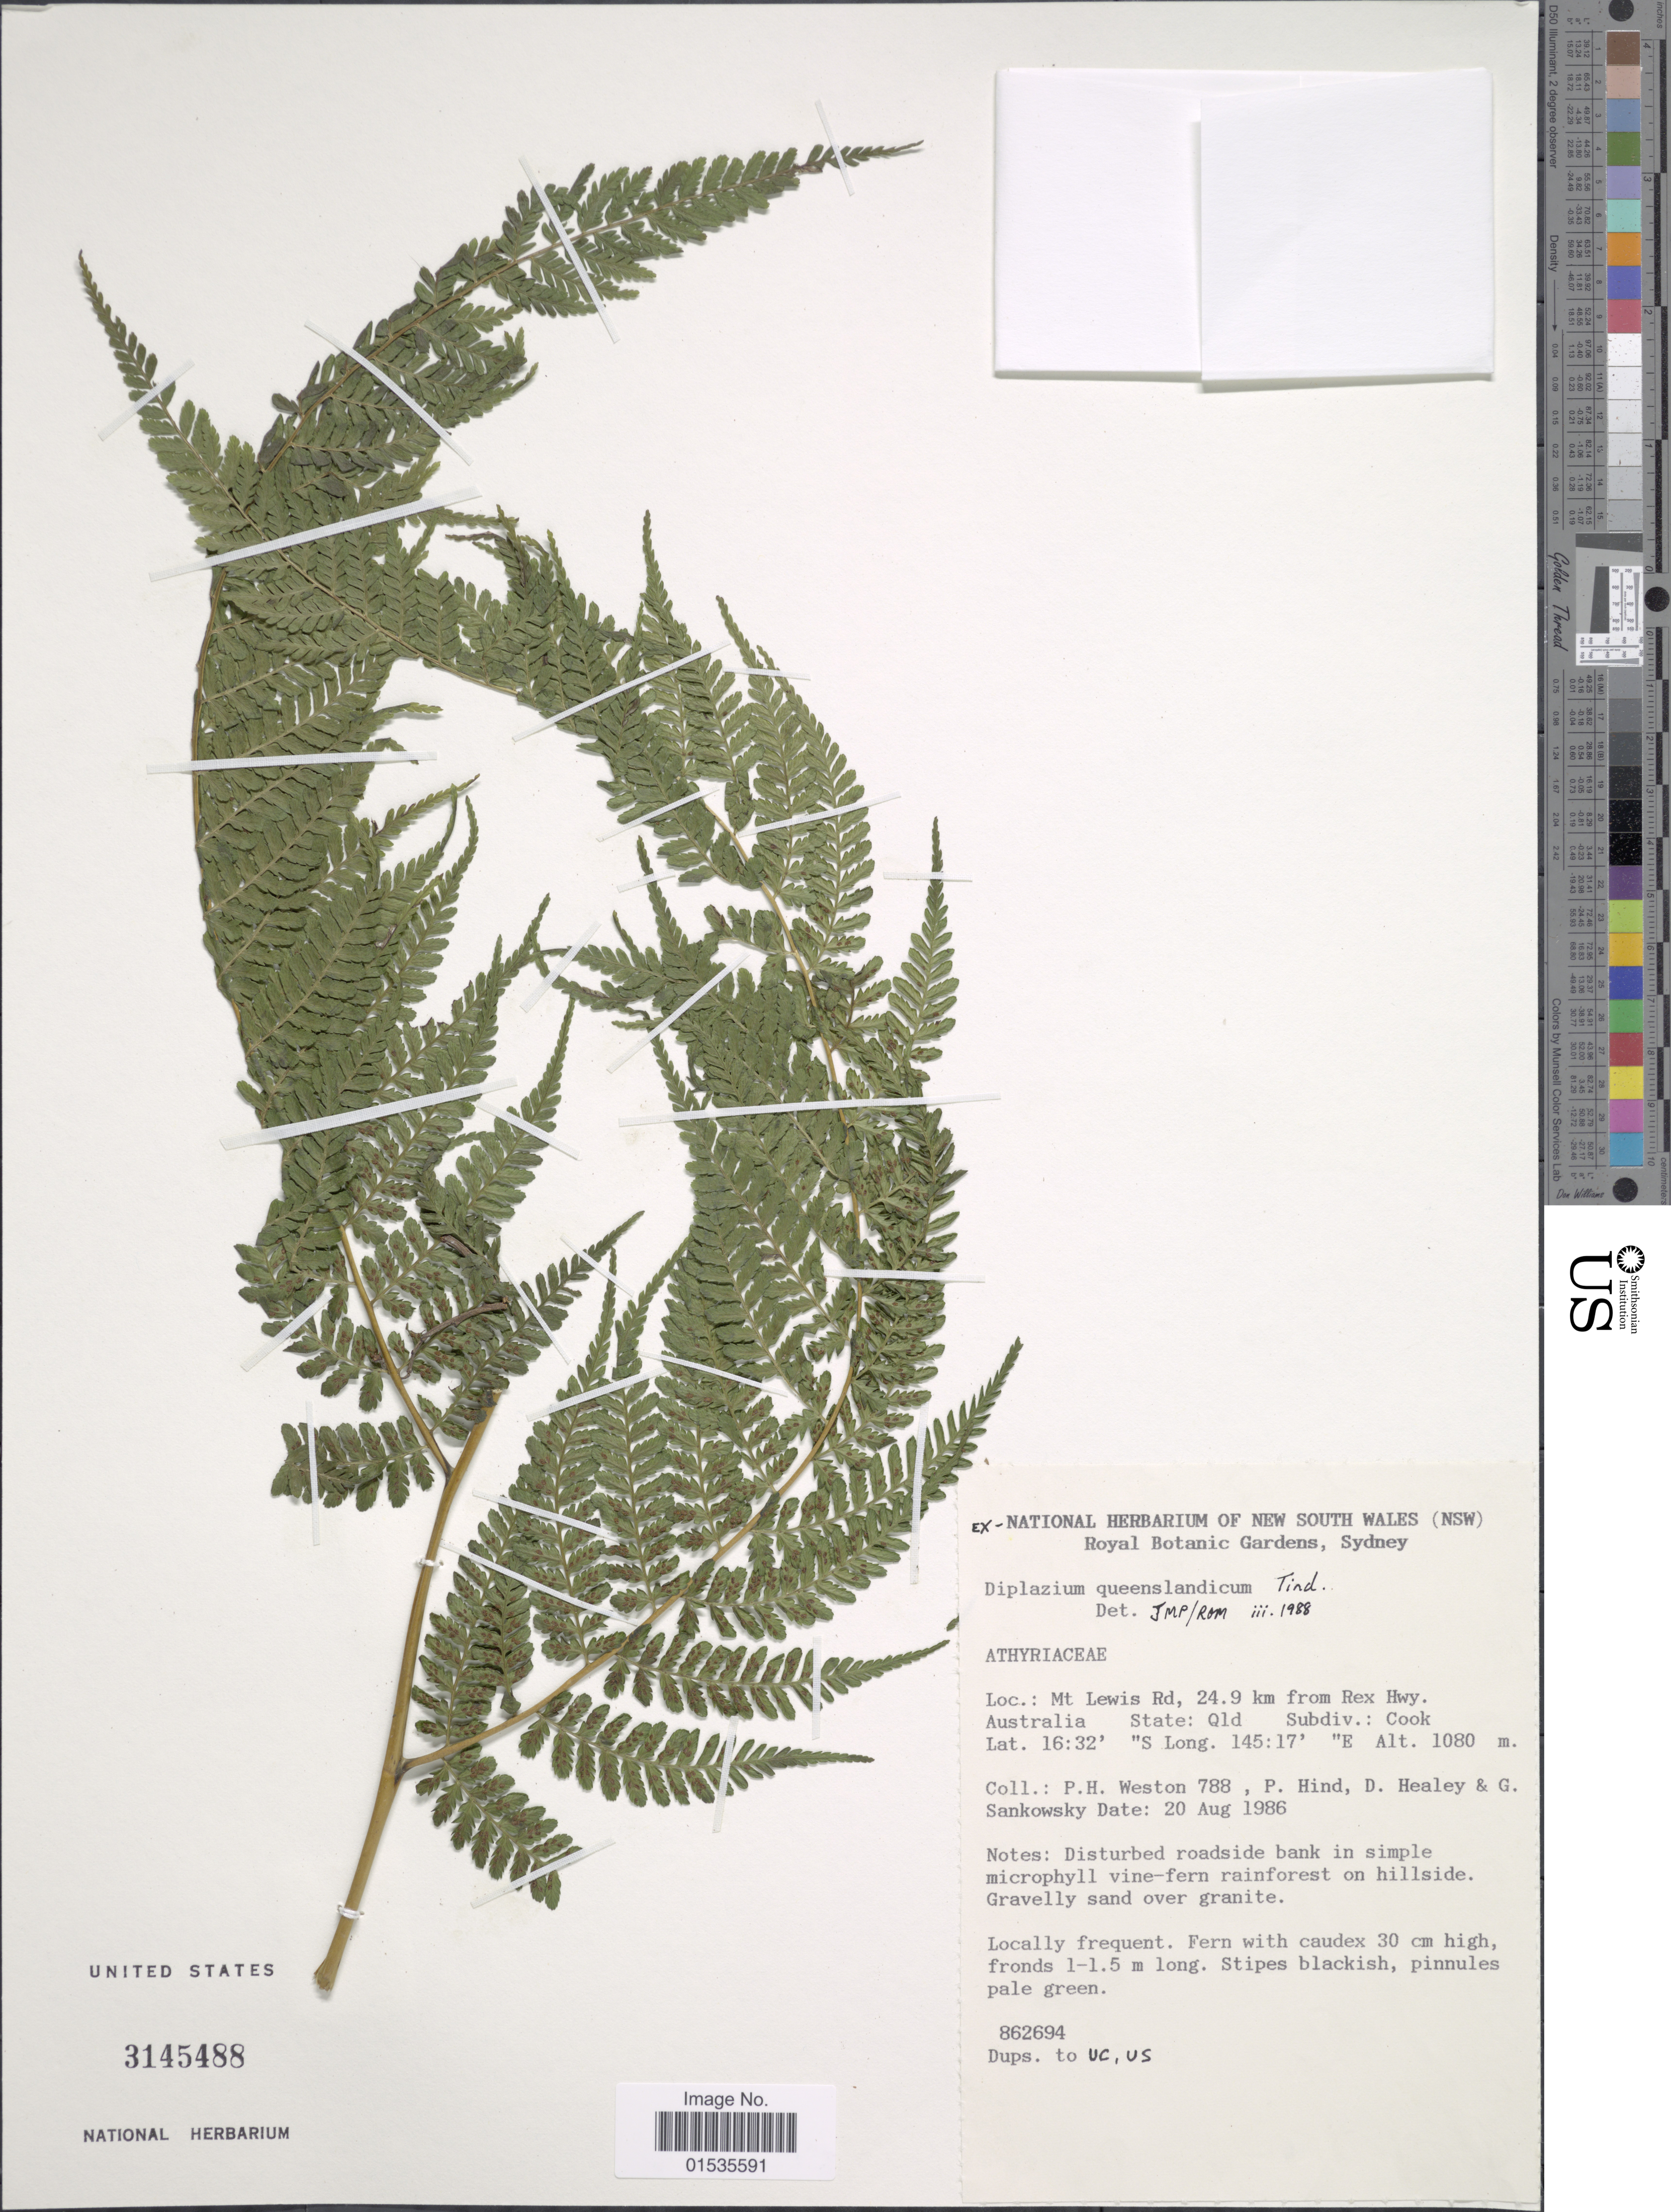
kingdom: Plantae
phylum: Tracheophyta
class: Polypodiopsida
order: Polypodiales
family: Athyriaceae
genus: Diplazium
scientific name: Diplazium queenslandicum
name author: Tindale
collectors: P. Weston, P. Hind, D. Healey & G. Sankowsky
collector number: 788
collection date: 1986-08-20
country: Australia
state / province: Queensland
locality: Mt. Lewis Rd, 24.9km from Rew Hwy, Subdiv: Cook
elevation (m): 1080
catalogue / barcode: US 3145488